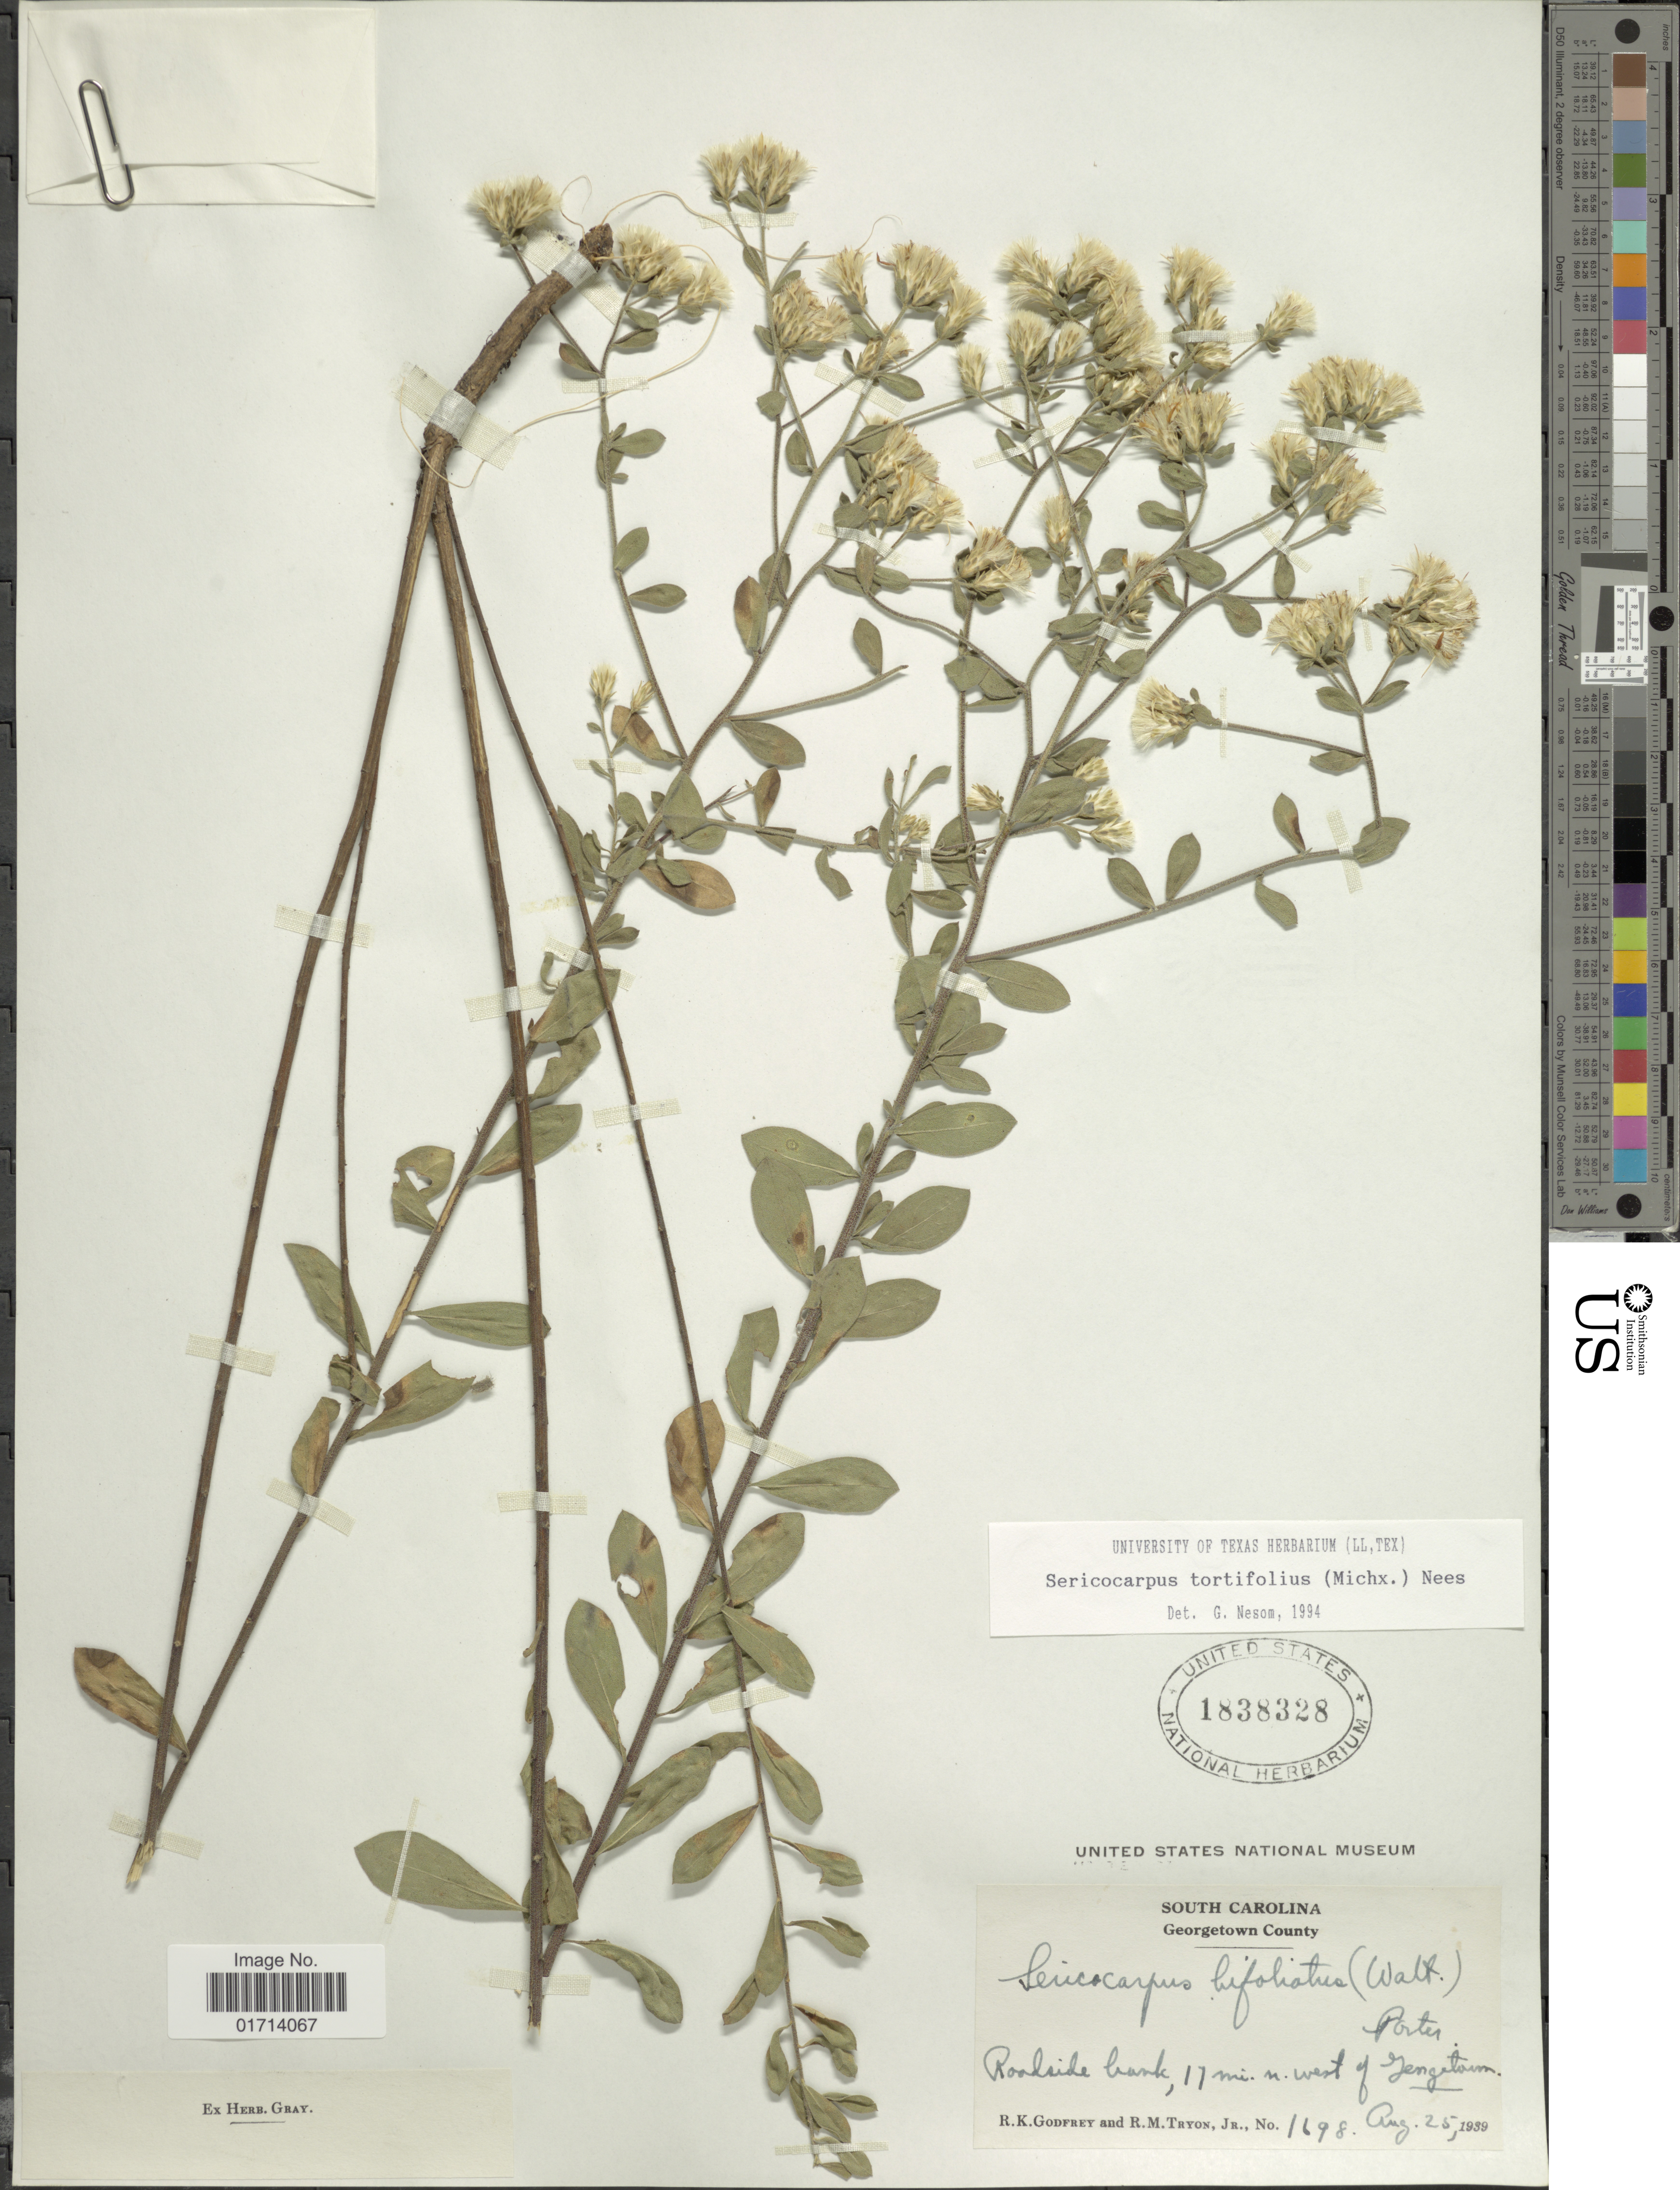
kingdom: Plantae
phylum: Tracheophyta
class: Magnoliopsida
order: Asterales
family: Asteraceae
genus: Sericocarpus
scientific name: Sericocarpus tortifolius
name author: (Michx.) Nees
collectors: R. K. Godfrey & R. M. Tryon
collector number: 1698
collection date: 1939-08-25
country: United States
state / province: South Carolina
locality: Georgetown County, Roadside bank, 11 mi. n. west of Georgetown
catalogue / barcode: US 1838328